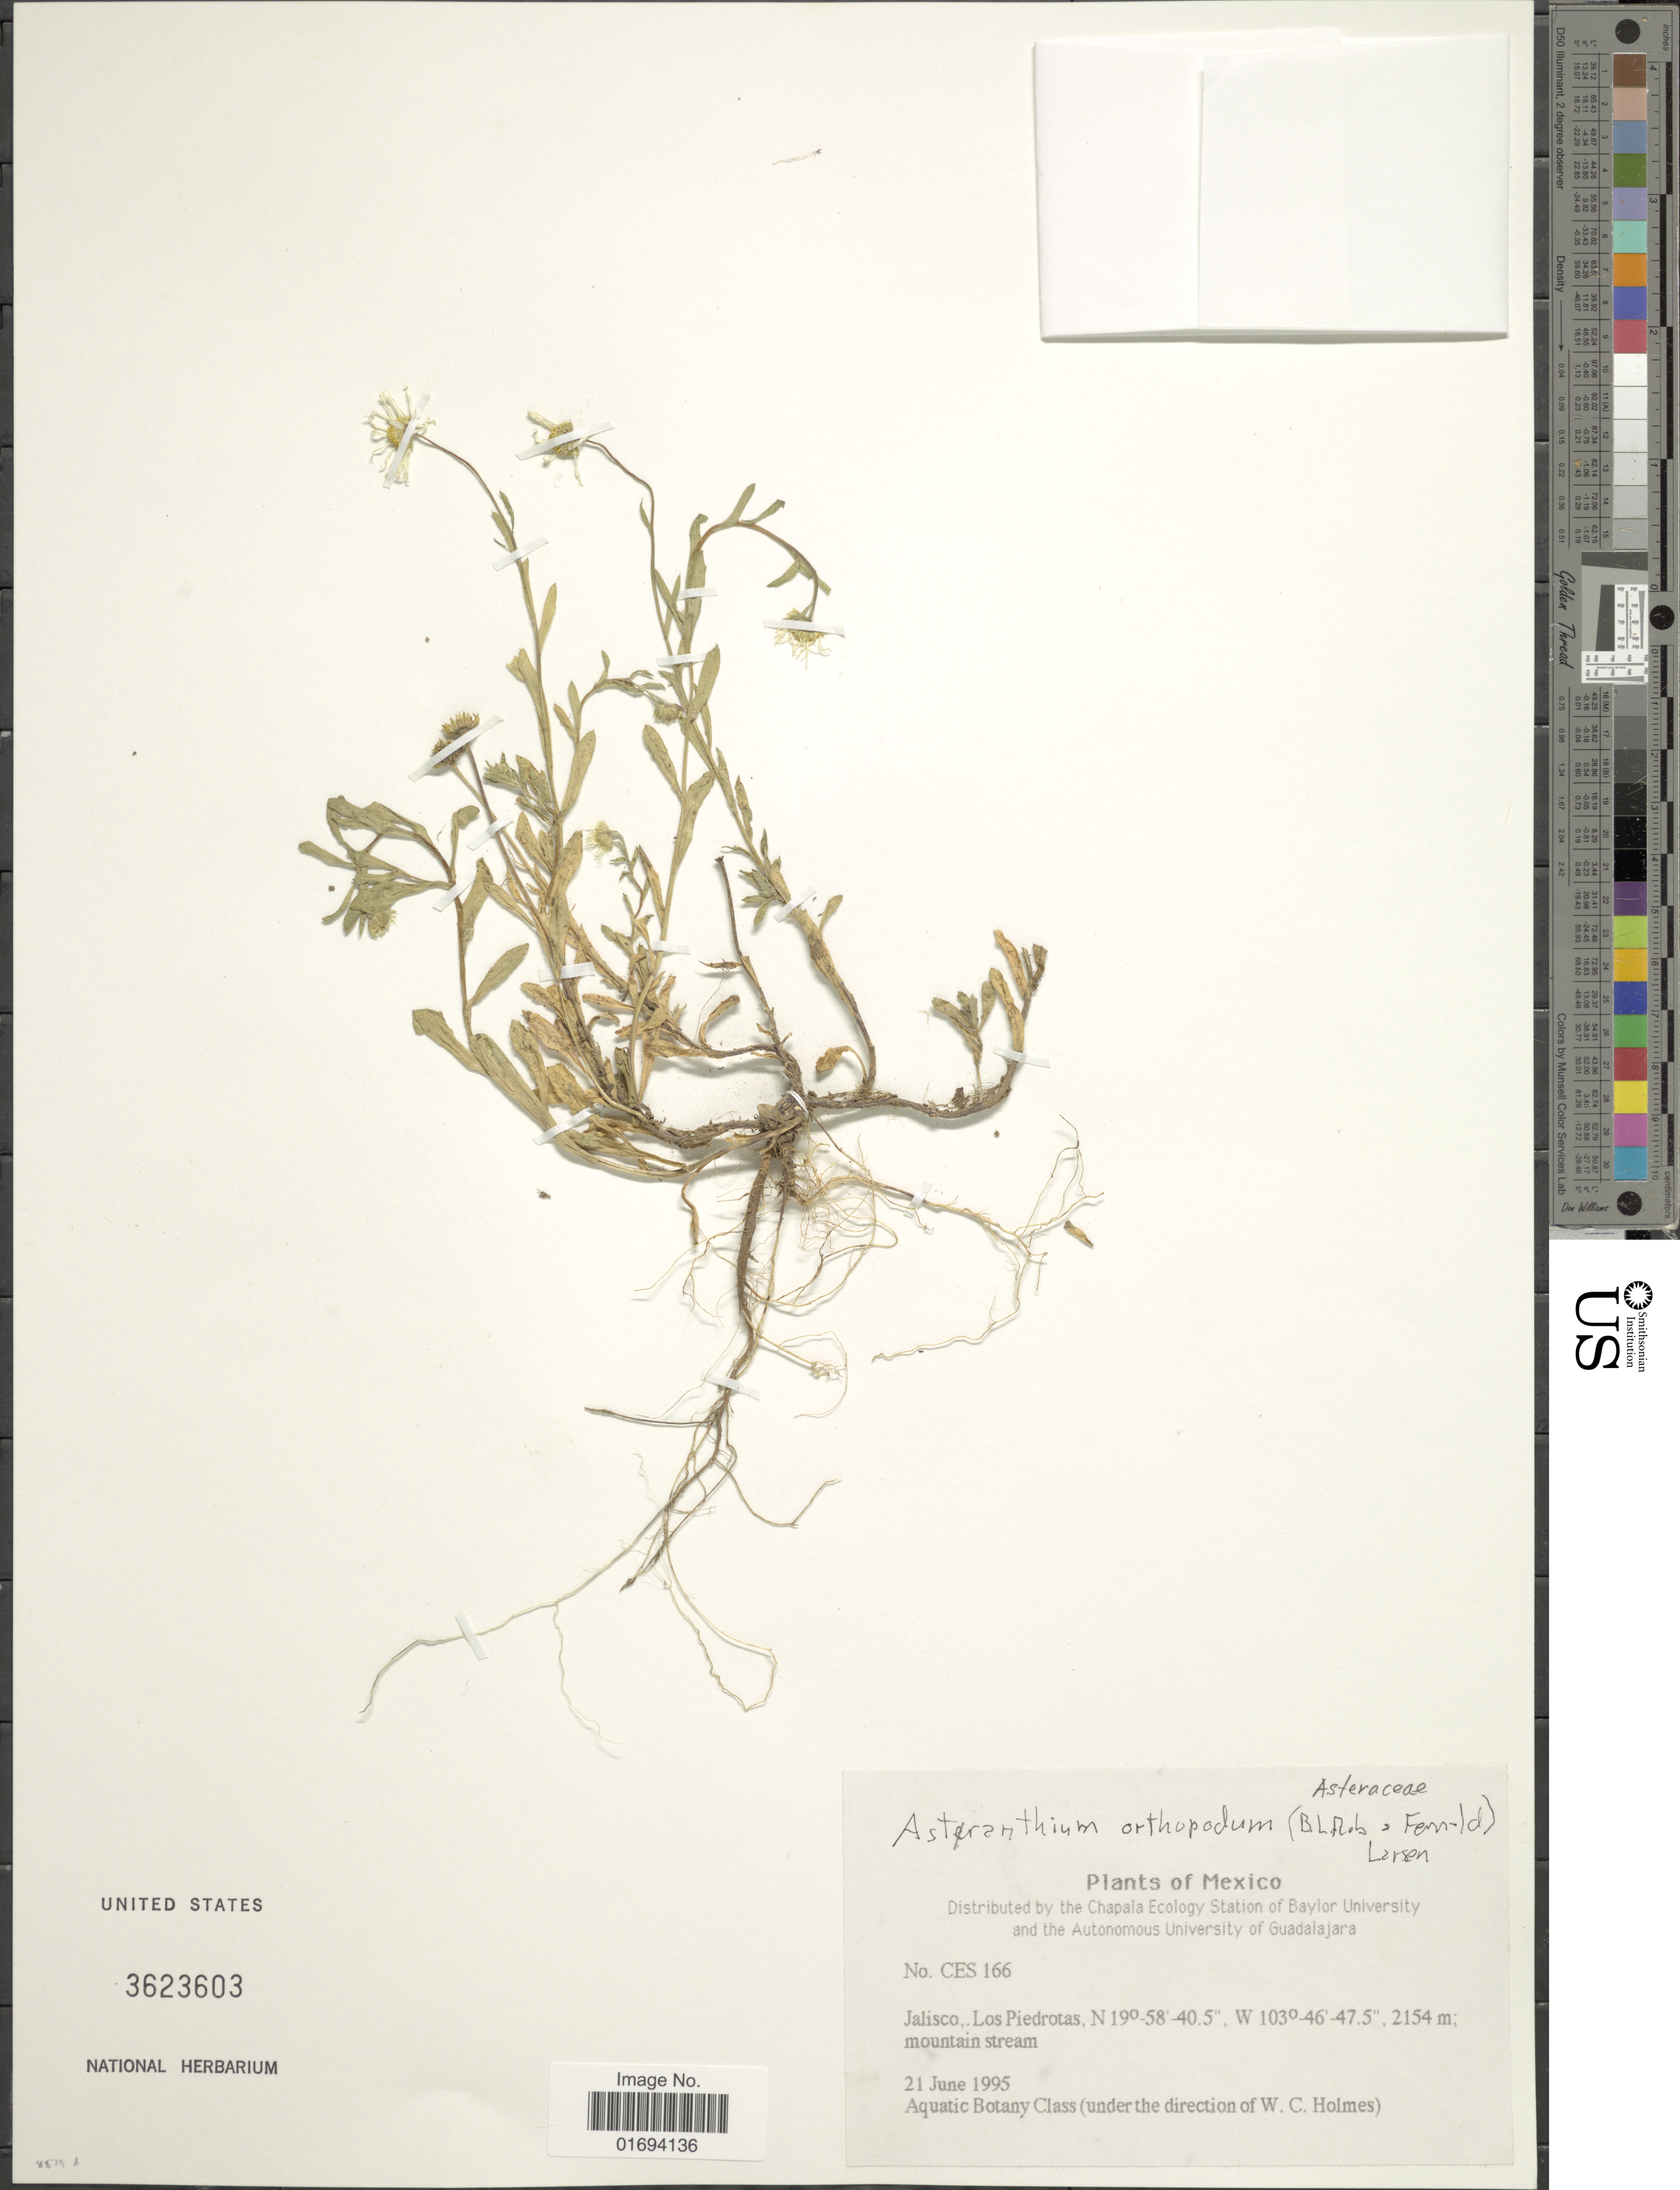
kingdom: Plantae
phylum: Tracheophyta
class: Magnoliopsida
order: Asterales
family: Asteraceae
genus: Astranthium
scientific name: Astranthium orthopodum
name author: (B.L. Rob.) Larsen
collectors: Students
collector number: CES166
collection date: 1995-06-21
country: Mexico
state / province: Jalisco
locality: Los Piedrotas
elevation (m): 2154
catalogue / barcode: US 3623603